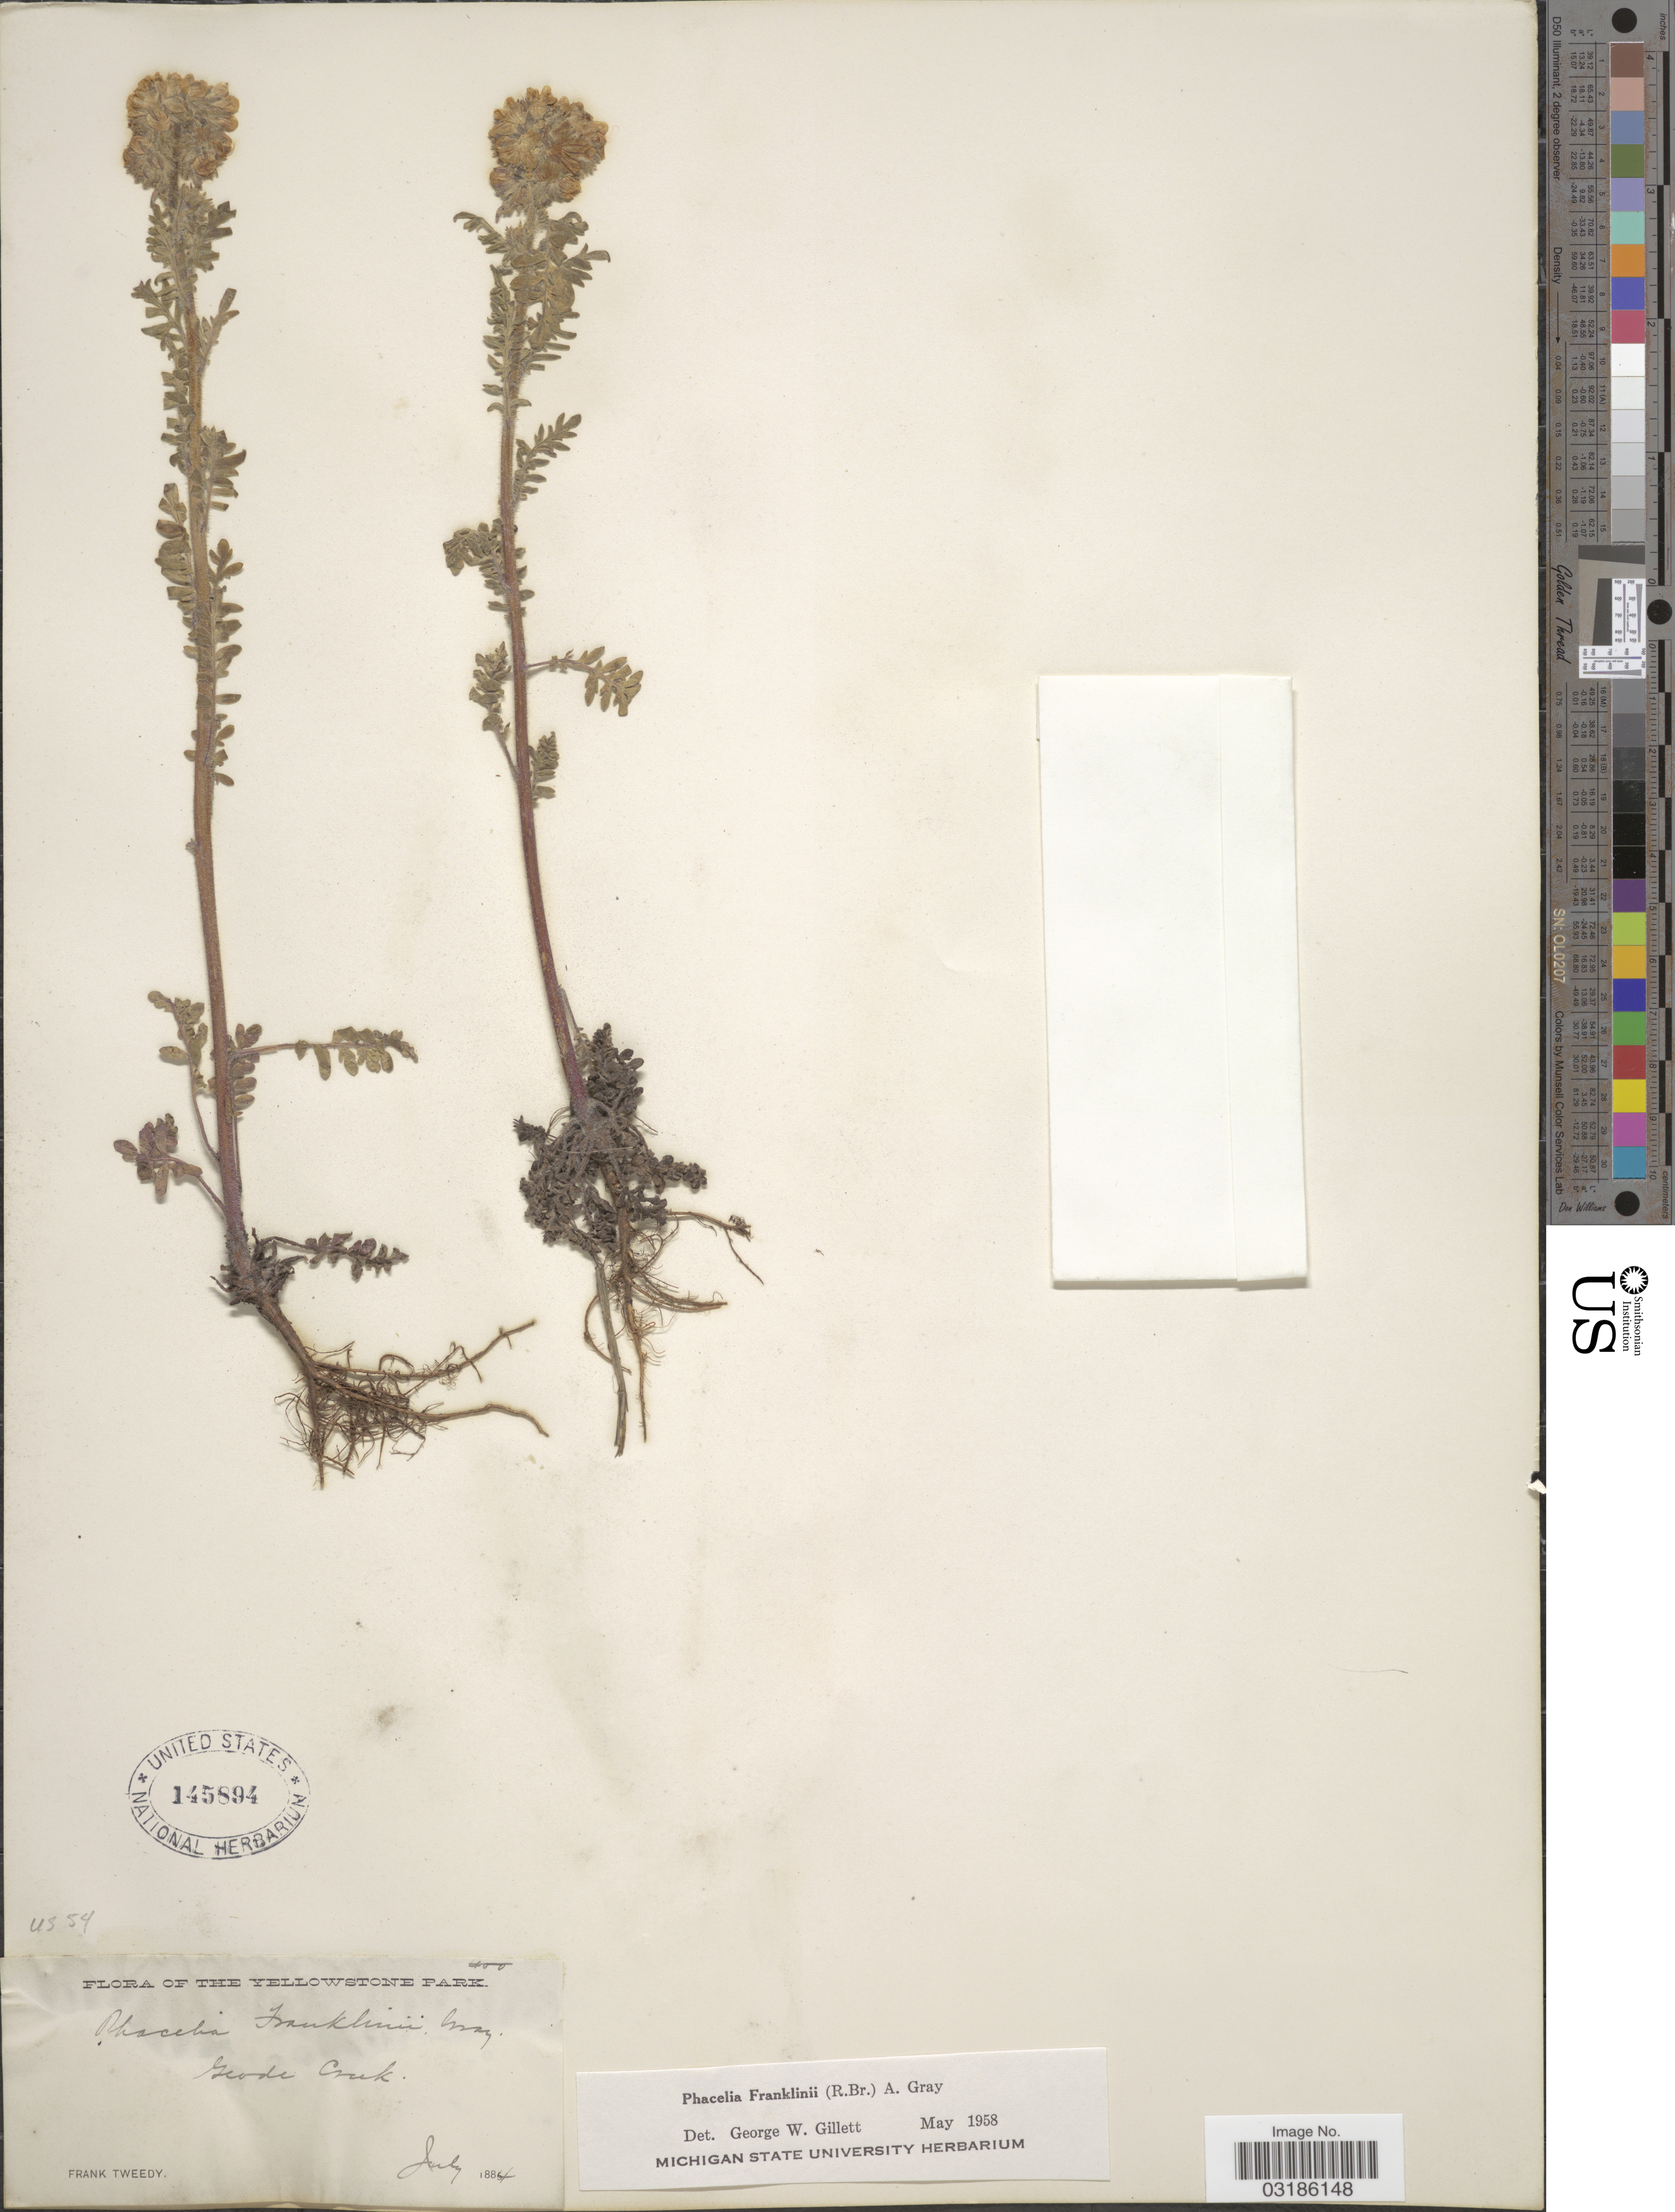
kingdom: Plantae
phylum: Tracheophyta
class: Magnoliopsida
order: Boraginales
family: Hydrophyllaceae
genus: Phacelia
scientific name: Phacelia franklinii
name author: Nutt.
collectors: F. Tweedy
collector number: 400*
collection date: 1884-07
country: United States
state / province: Wyoming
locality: Yellowstone Park. Geode Creek.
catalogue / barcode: US 145894